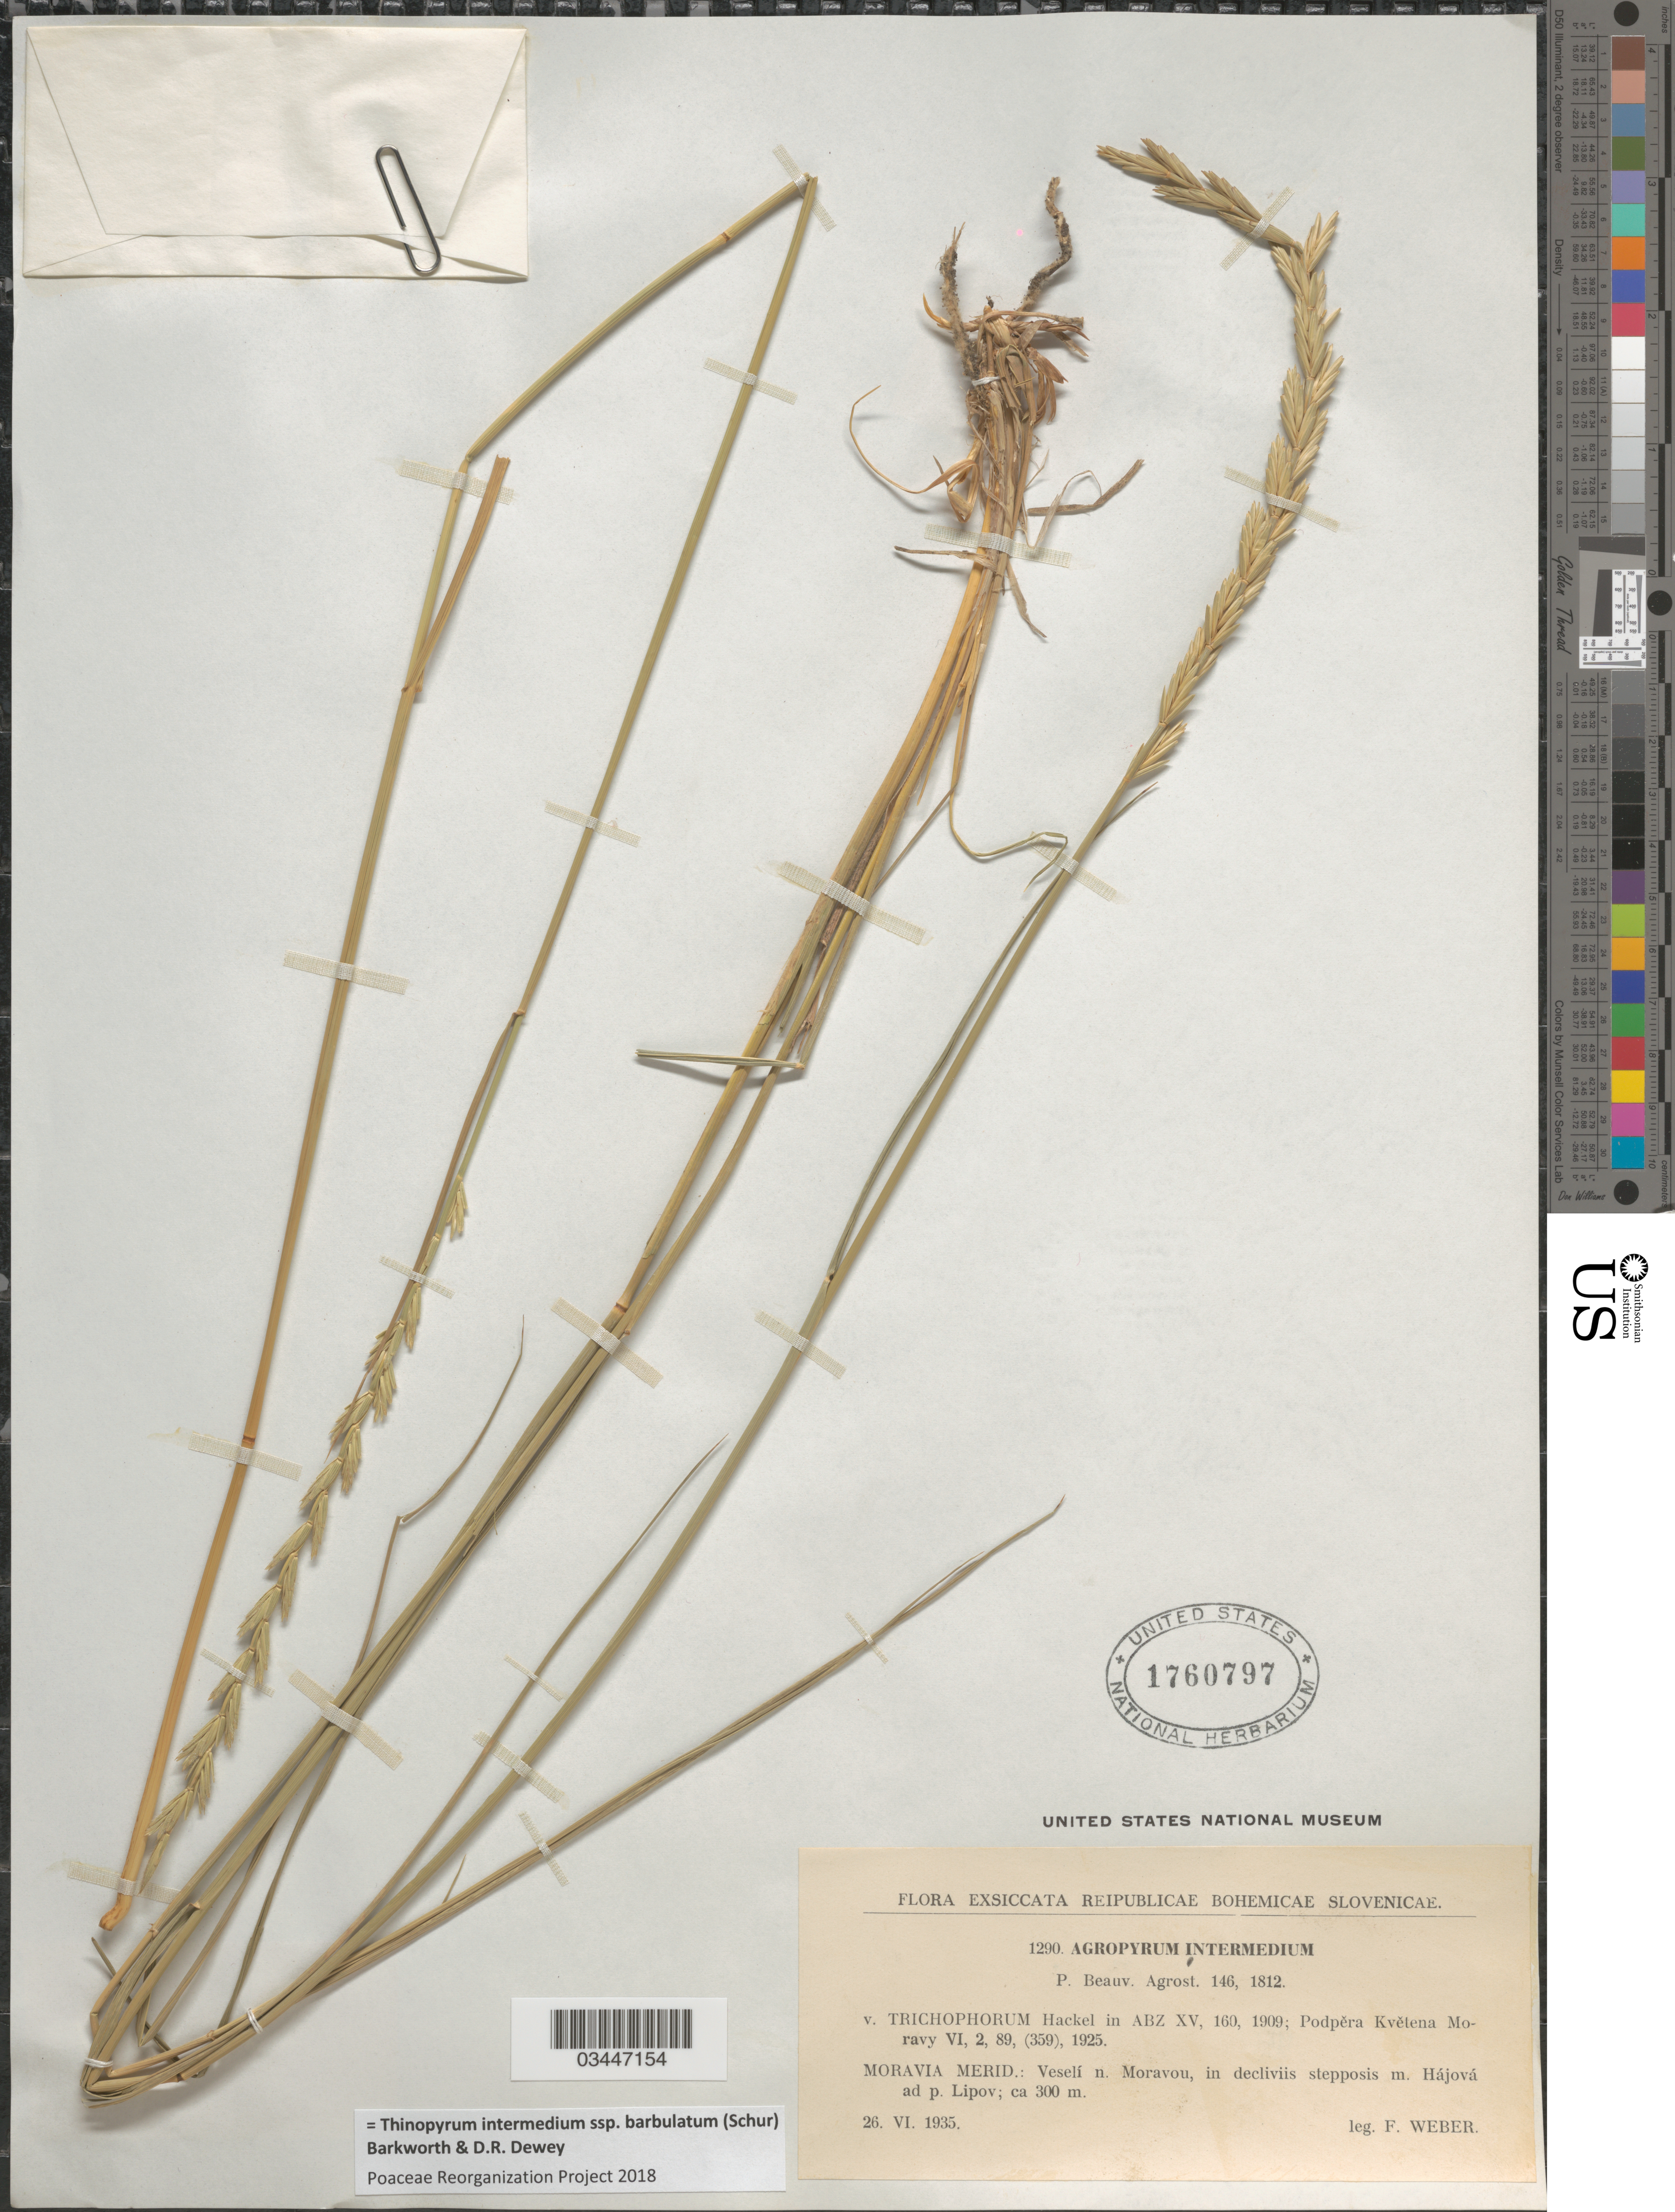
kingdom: Plantae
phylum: Tracheophyta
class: Liliopsida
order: Poales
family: Poaceae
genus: Thinopyrum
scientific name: Thinopyrum intermedium subsp. barbulatum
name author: (Schur) Barkworth & Dewey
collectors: F. Weber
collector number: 1290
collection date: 1935-06-26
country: Czechia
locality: Moravia Merid.: Veselí n. Moravou, in declivibus stepposis m. Hájová ad p. Lipov.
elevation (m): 300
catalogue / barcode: US 1760797